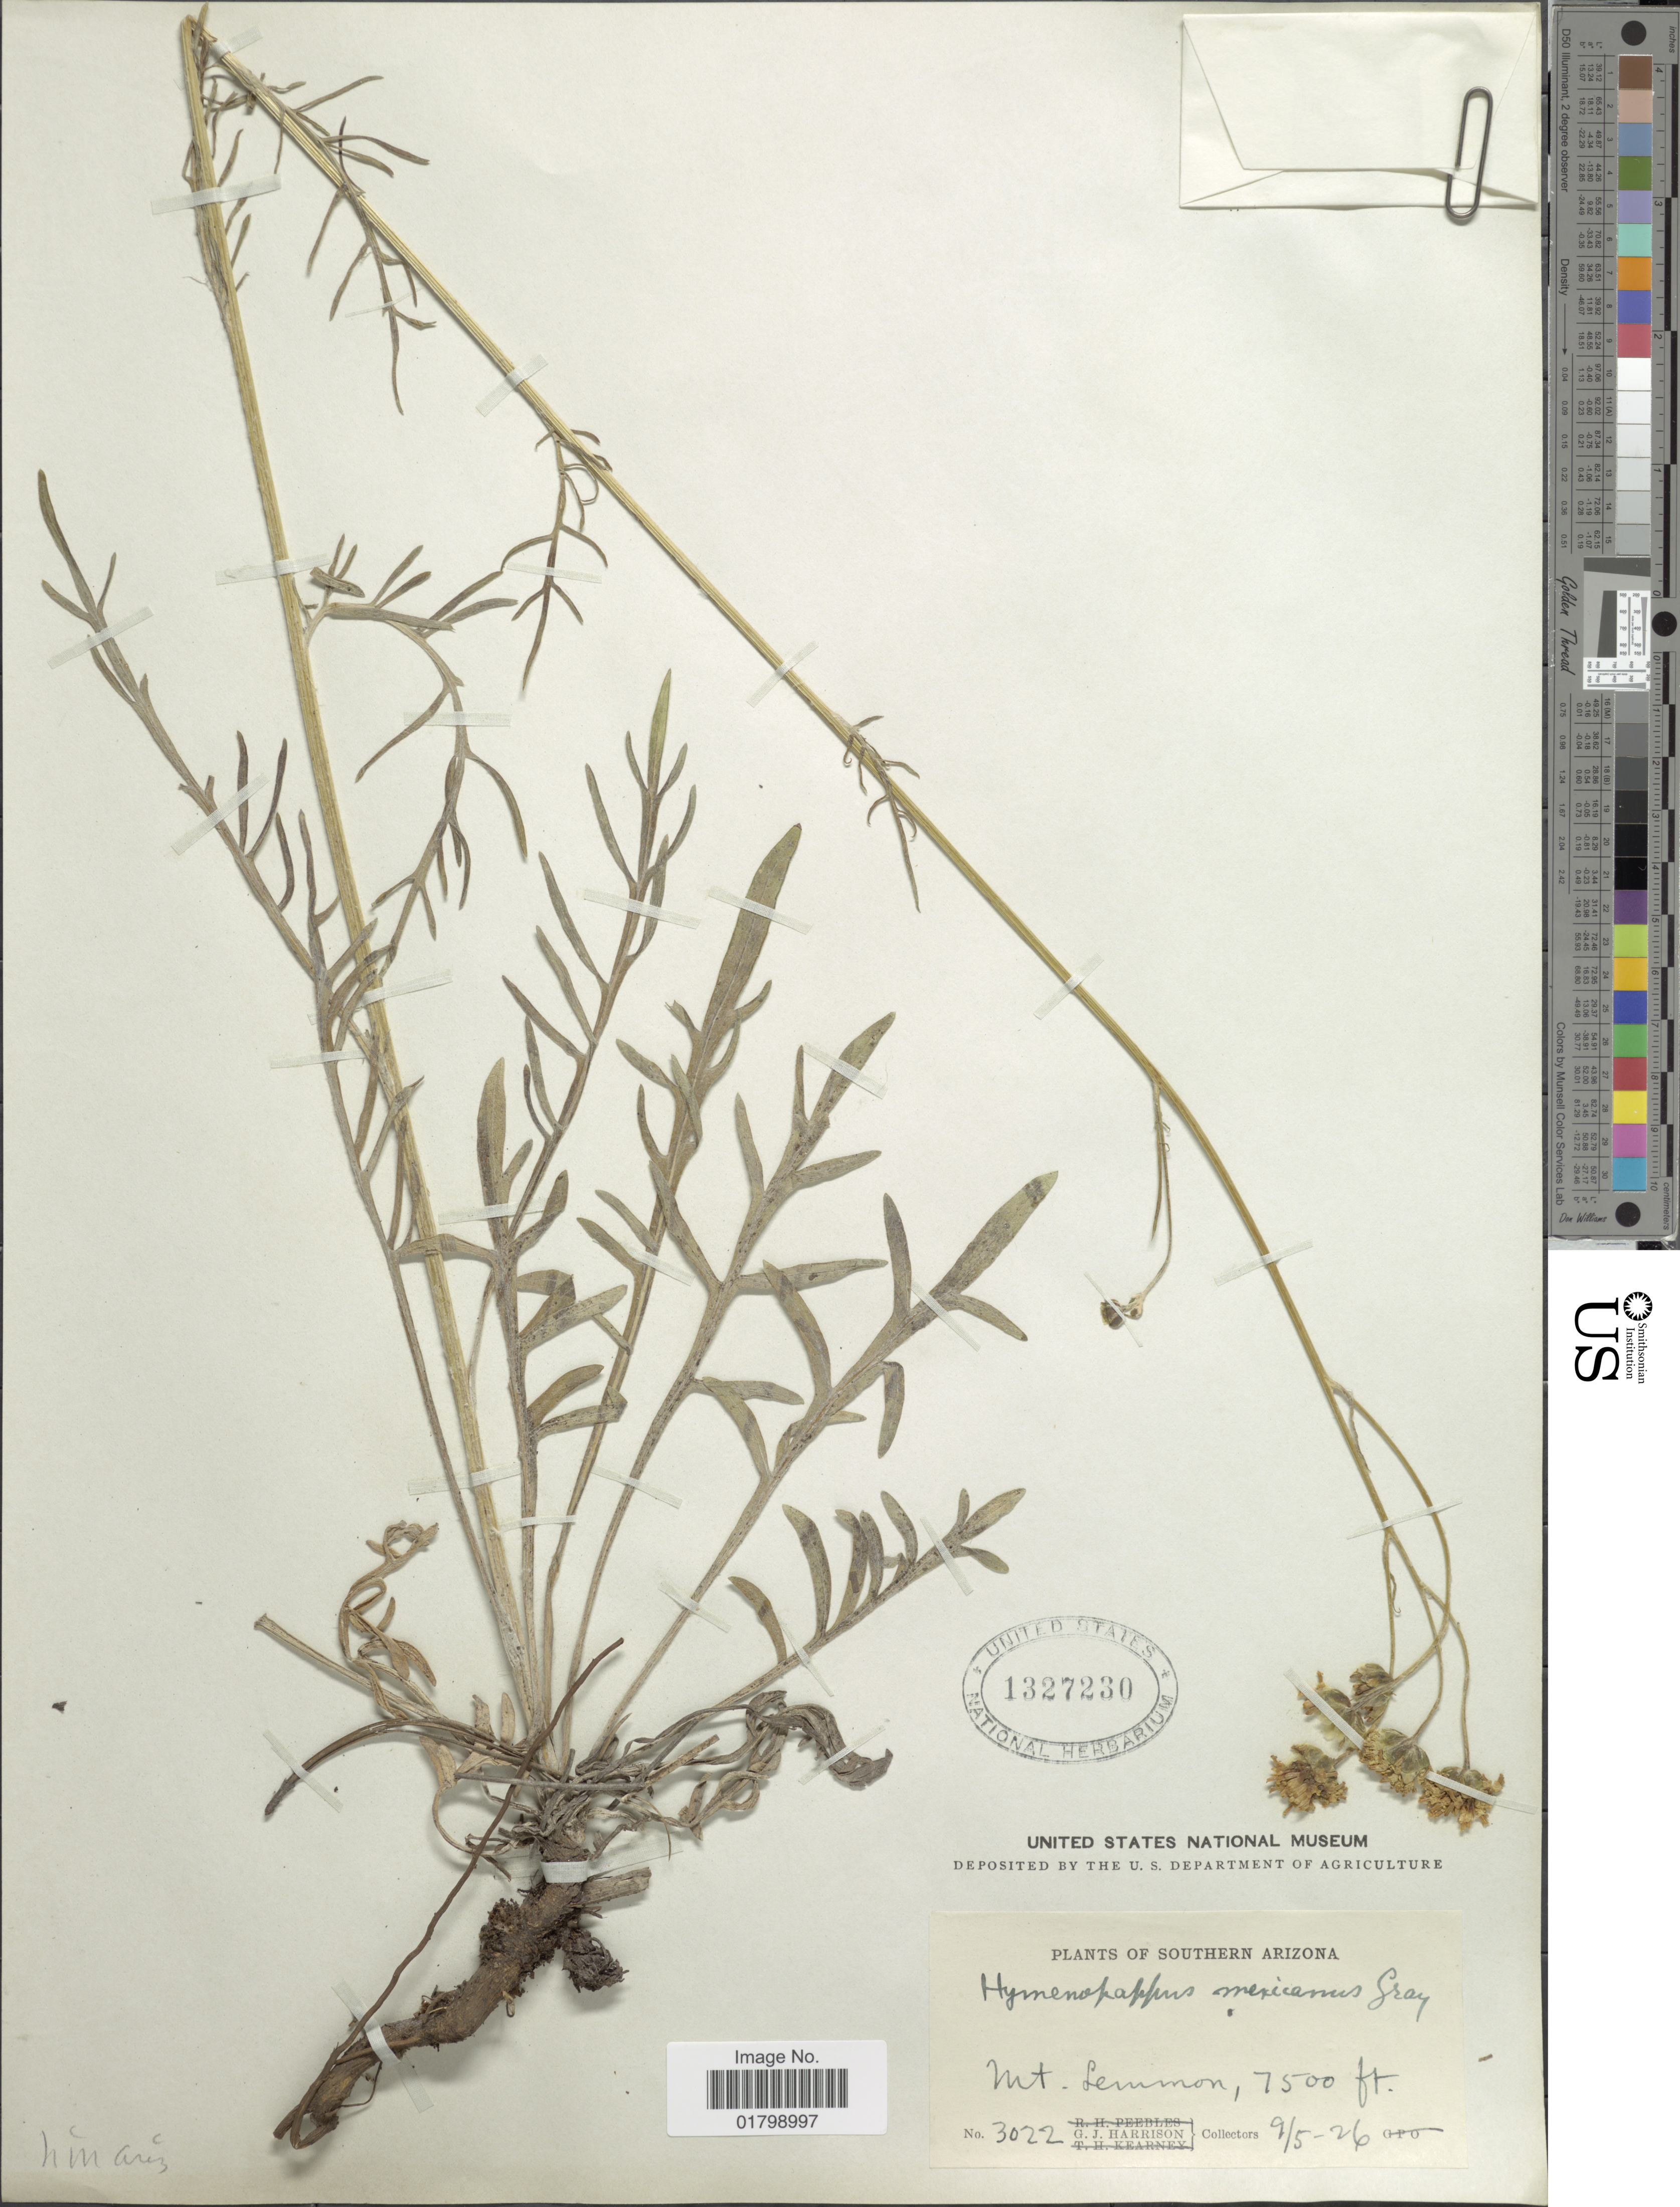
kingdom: Plantae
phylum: Tracheophyta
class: Magnoliopsida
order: Asterales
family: Asteraceae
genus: Hymenopappus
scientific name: Hymenopappus mexicanus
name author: A. Gray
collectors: G. J. Harrison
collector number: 3022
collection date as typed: Transcribed d/m/y: 5/9/26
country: United States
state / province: Arizona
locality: Southern Arizona, mt. Lemmon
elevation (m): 2286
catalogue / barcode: US 1327230